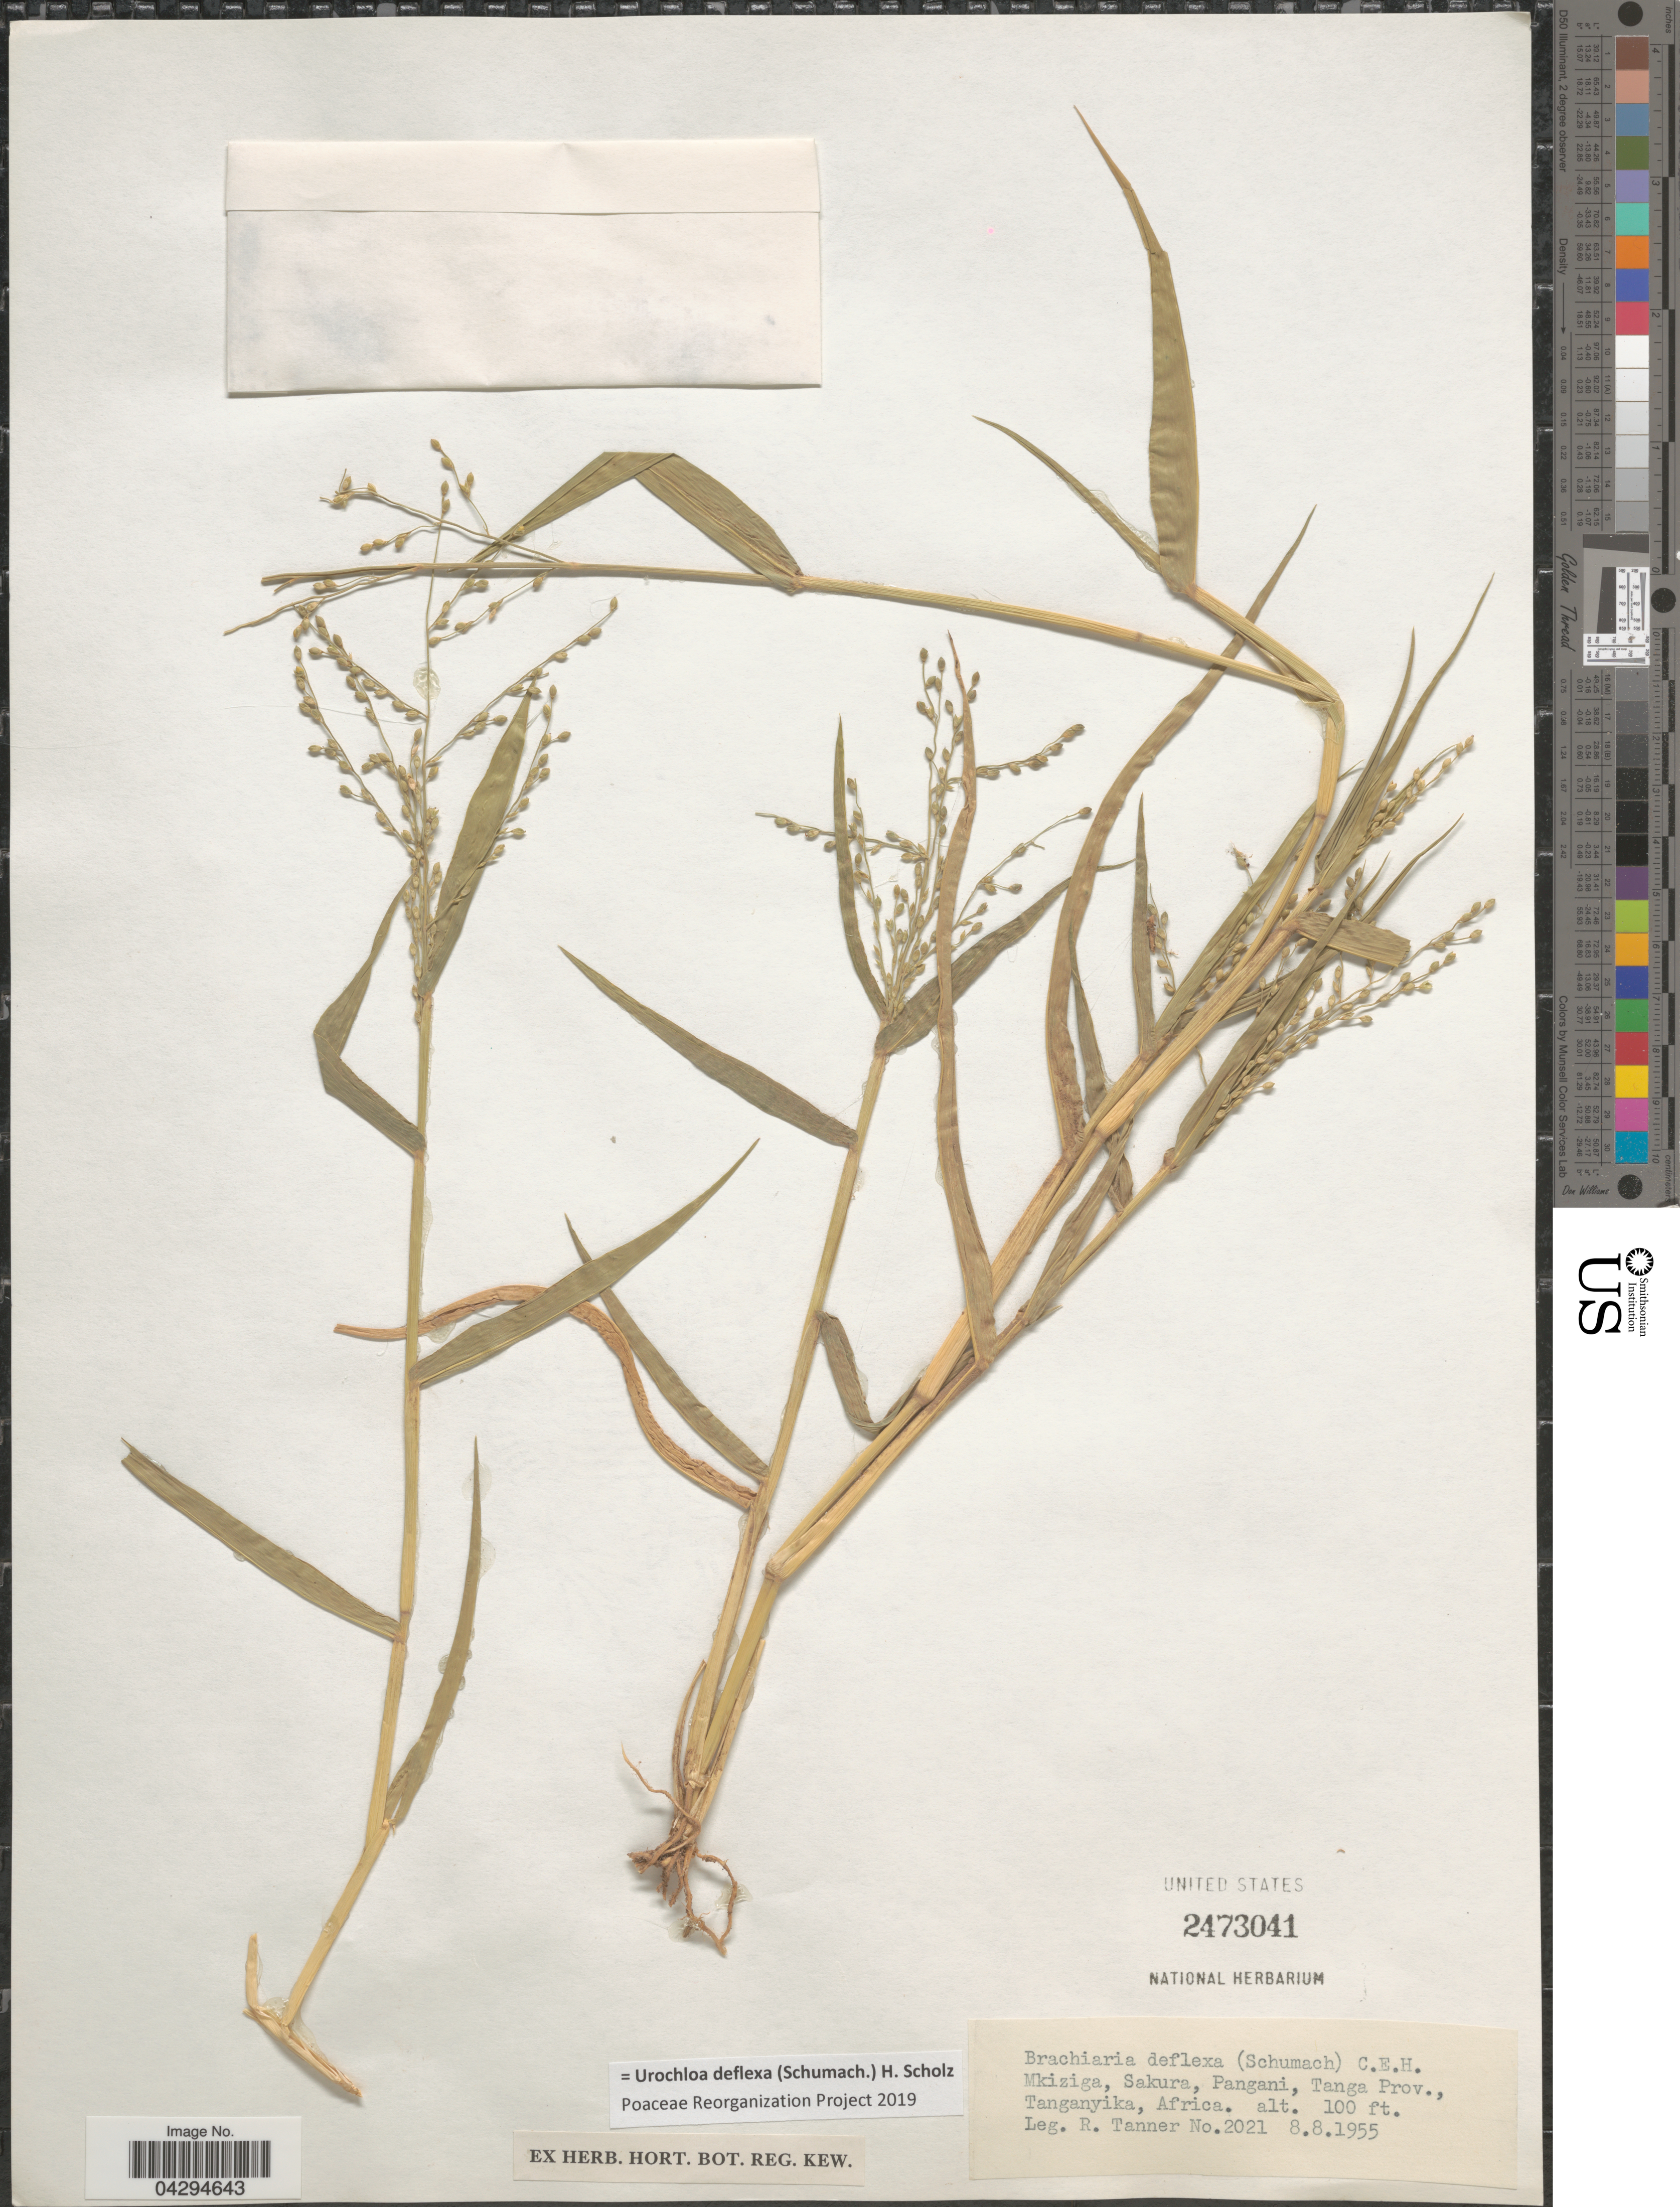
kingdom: Plantae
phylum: Tracheophyta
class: Liliopsida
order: Poales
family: Poaceae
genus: Urochloa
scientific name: Urochloa deflexa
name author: (Schumach.) H. Scholz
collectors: R. Tanner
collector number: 2021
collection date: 1955-08-08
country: Tanzania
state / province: Tanga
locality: Mkiziga, Sakura, Pangani, Tanga Prov., Tangayika.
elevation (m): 30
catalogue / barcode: US 2473041